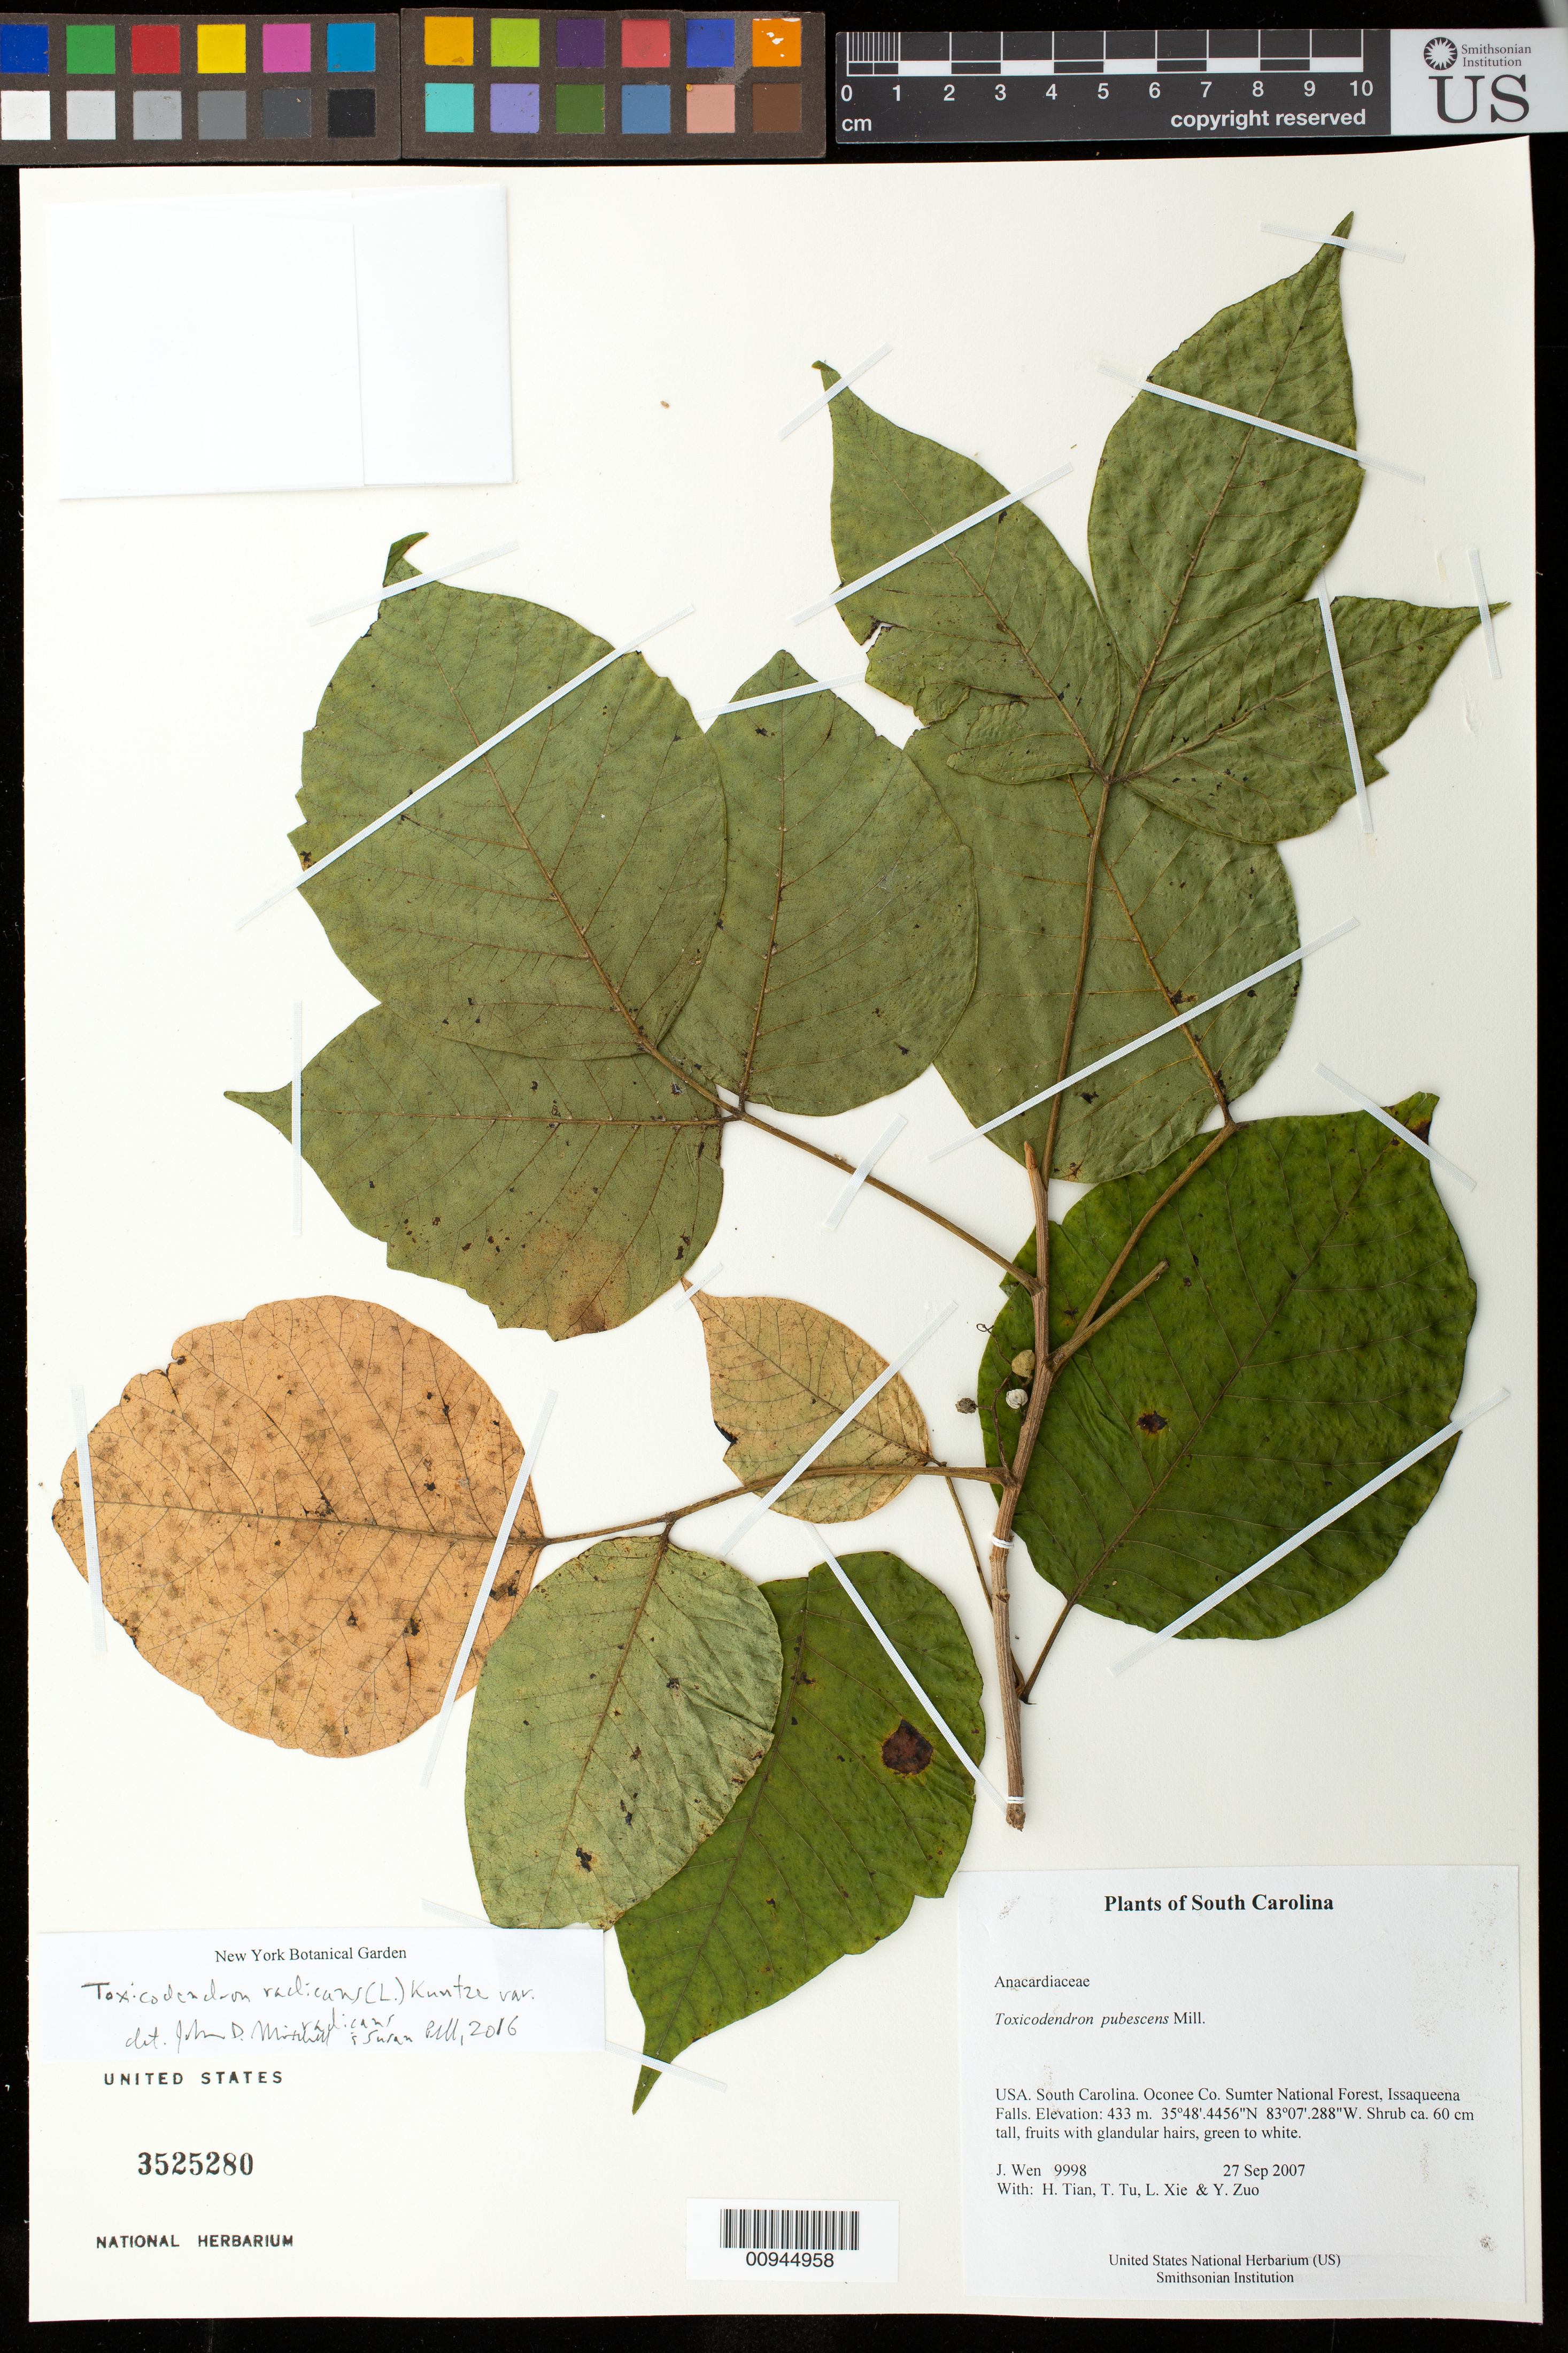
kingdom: Plantae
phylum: Tracheophyta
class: Magnoliopsida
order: Sapindales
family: Anacardiaceae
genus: Toxicodendron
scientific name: Toxicodendron pubescens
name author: Mill.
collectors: J. Wen, H. Tian, T. Tu, L. Xie & Y. Zuo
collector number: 9998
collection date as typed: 27 Sep 2007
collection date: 2007-09-27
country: United States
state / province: South Carolina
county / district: Oconee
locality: Sumter National Forest, Issaqueena Falls.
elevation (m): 433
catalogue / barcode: US 3525280